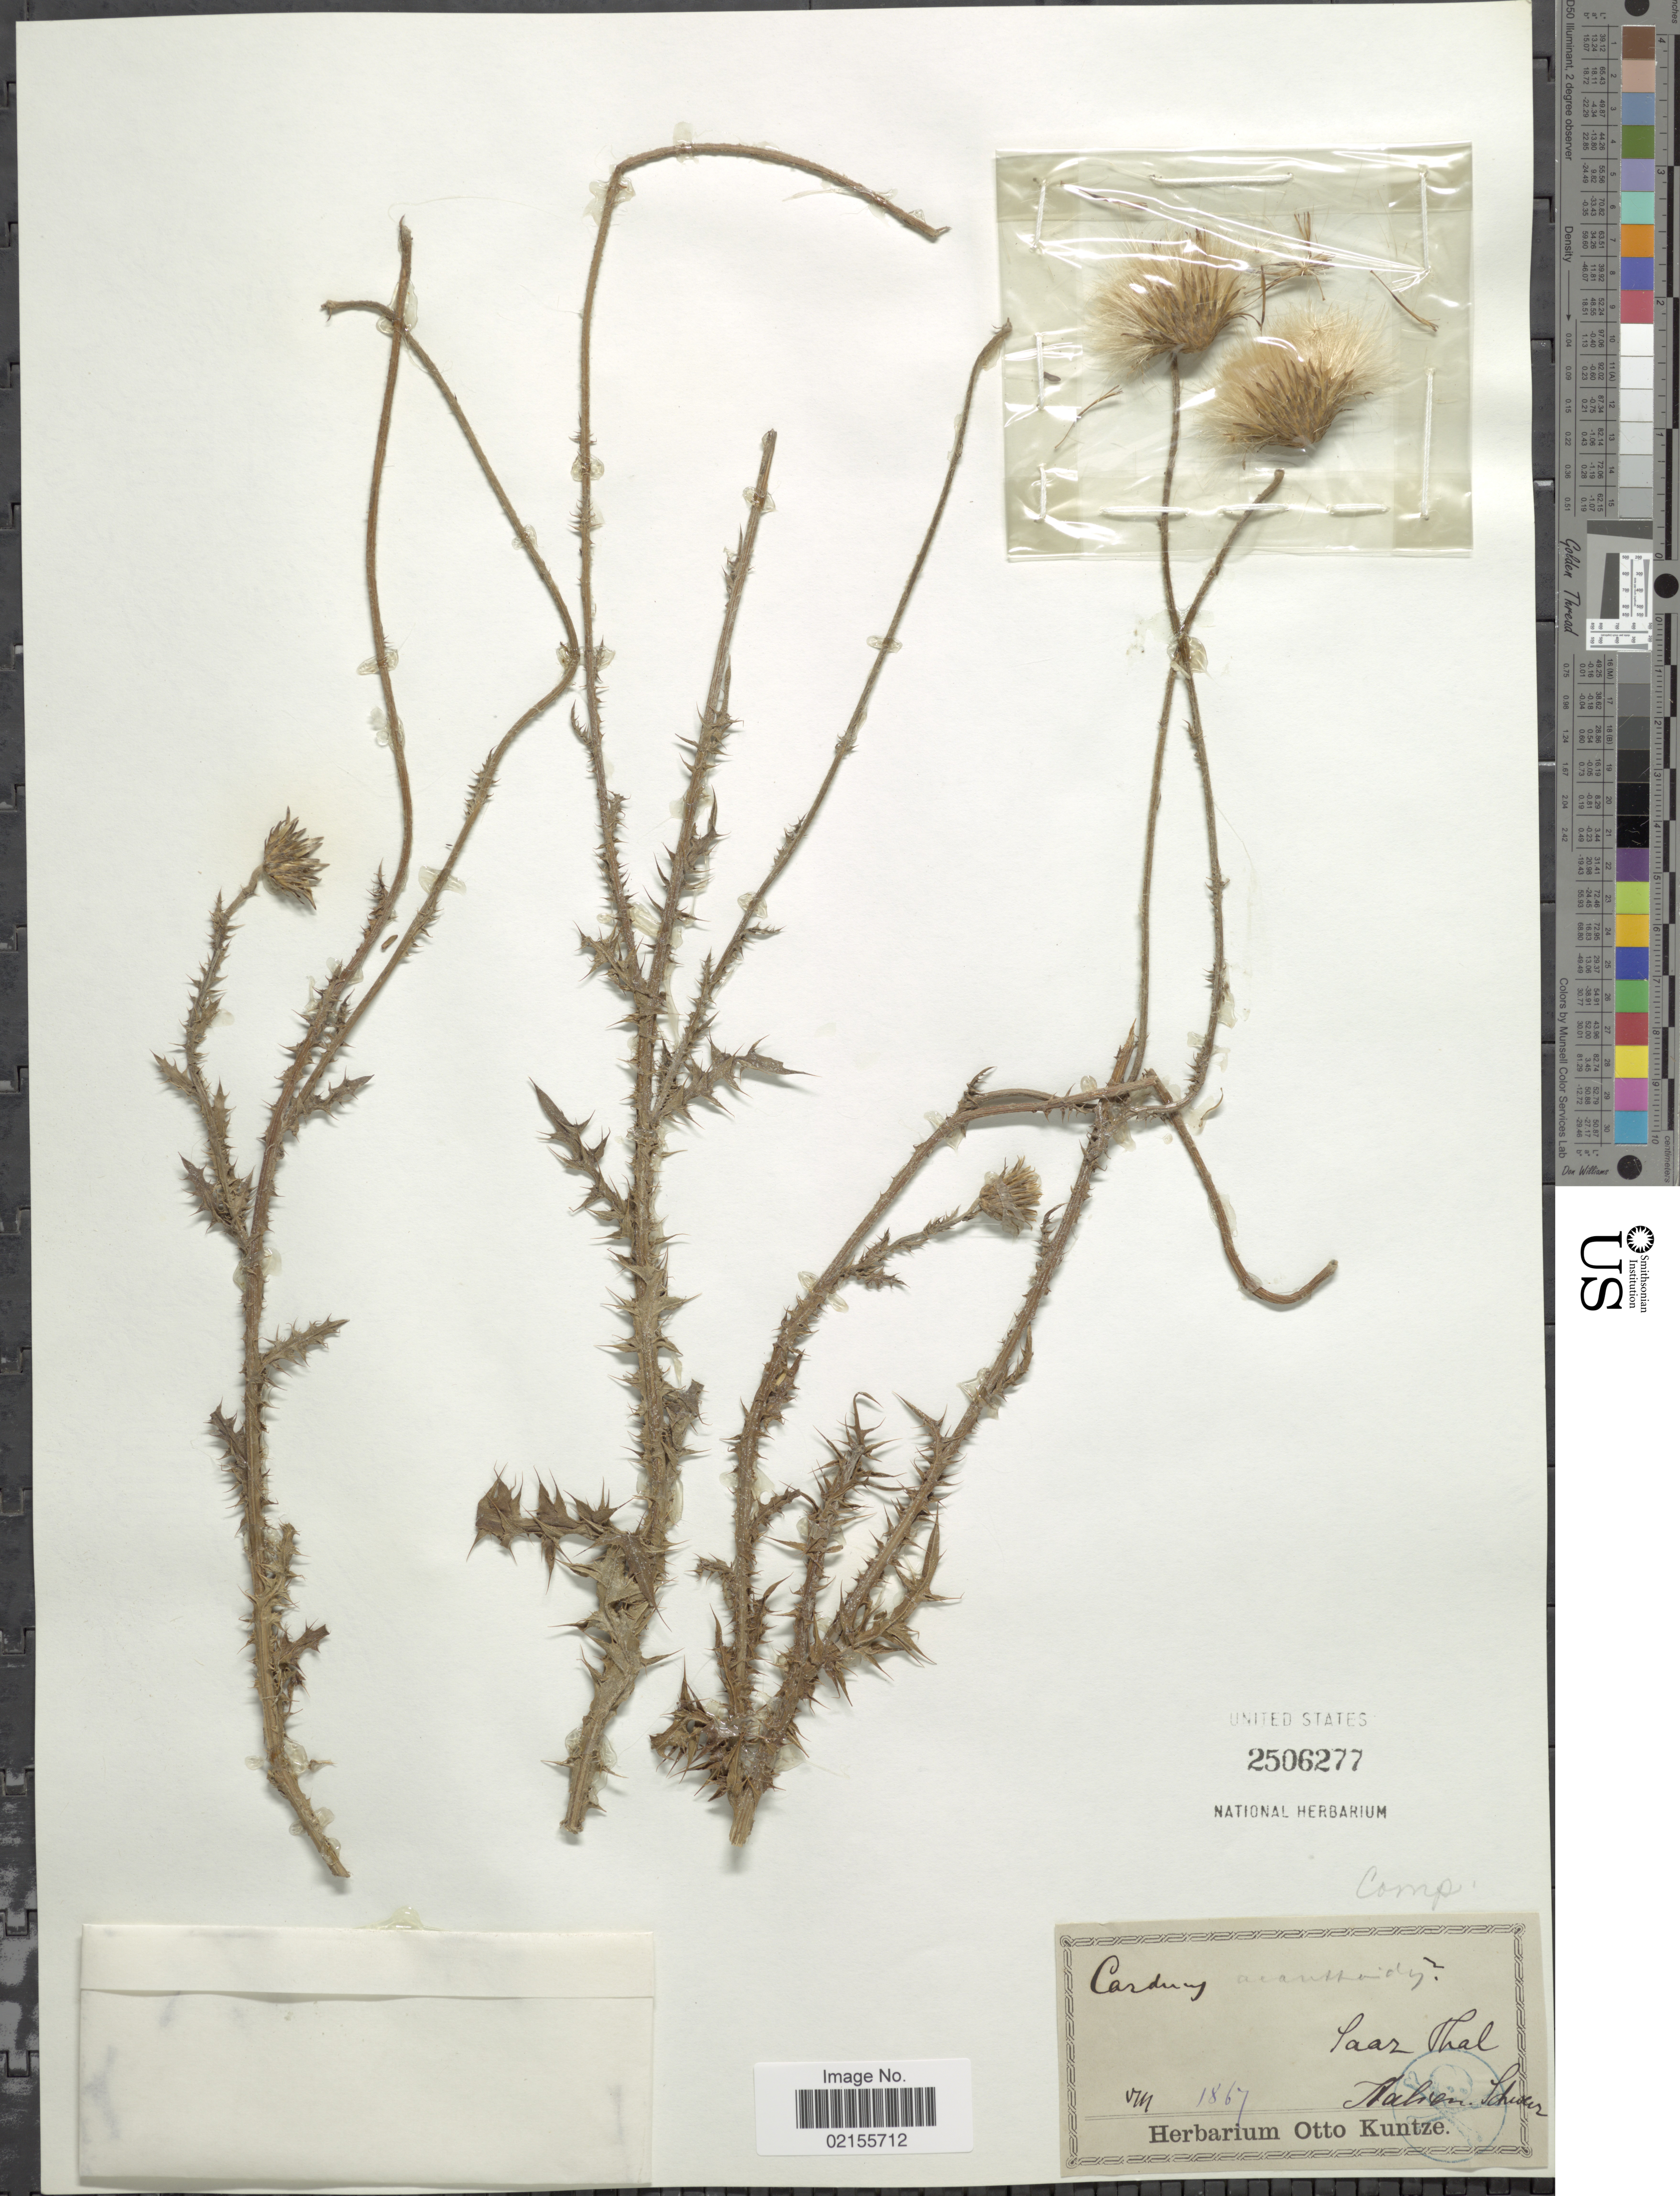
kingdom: Plantae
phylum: Tracheophyta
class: Magnoliopsida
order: Asterales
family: Asteraceae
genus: Carduus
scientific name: Carduus acanthoides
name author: L.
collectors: ex Herb. O. Kuntze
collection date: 1867-08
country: Switzerland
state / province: Valais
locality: Saaz Thal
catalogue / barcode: US 2506277